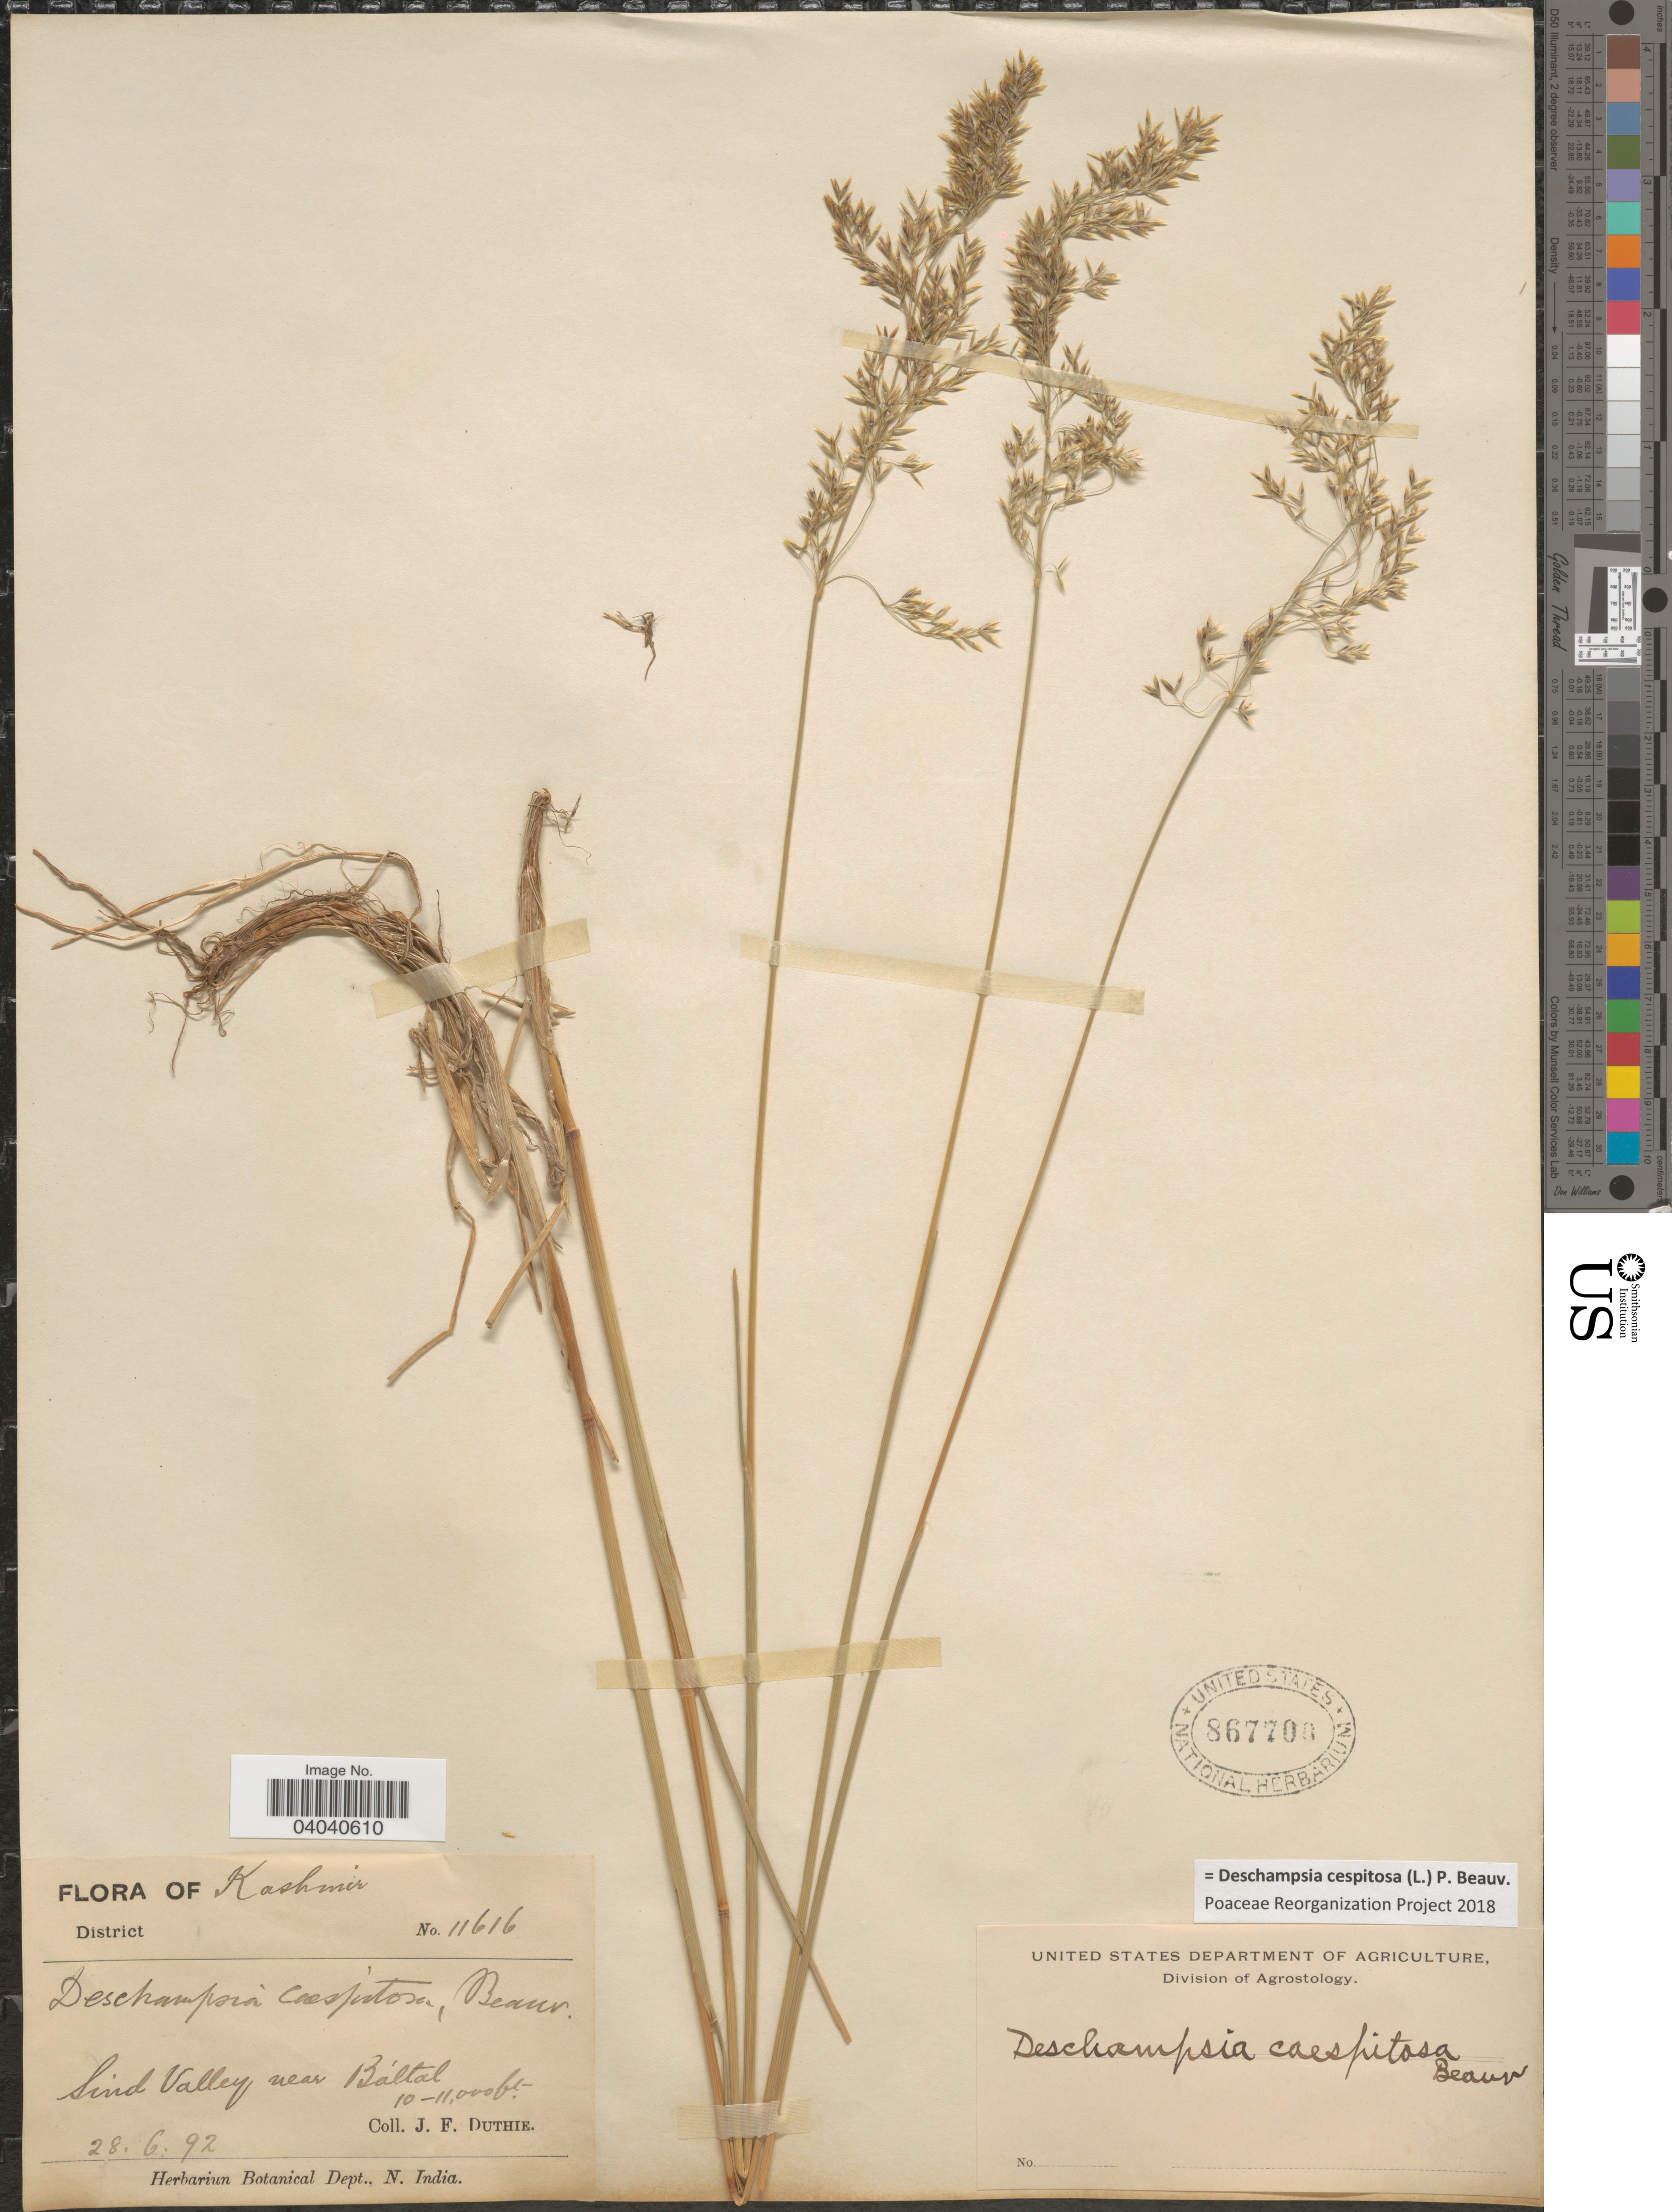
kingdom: Plantae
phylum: Tracheophyta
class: Liliopsida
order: Poales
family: Poaceae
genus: Deschampsia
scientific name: Deschampsia cespitosa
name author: (L.) P. Beauv.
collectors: J. F. Duthie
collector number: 11616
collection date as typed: Transcribed d/m/y: 28/6/92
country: India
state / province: Jammu and Kashmir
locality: Kashmir. Sind Valley near Báltal.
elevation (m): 3048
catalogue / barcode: US 867700